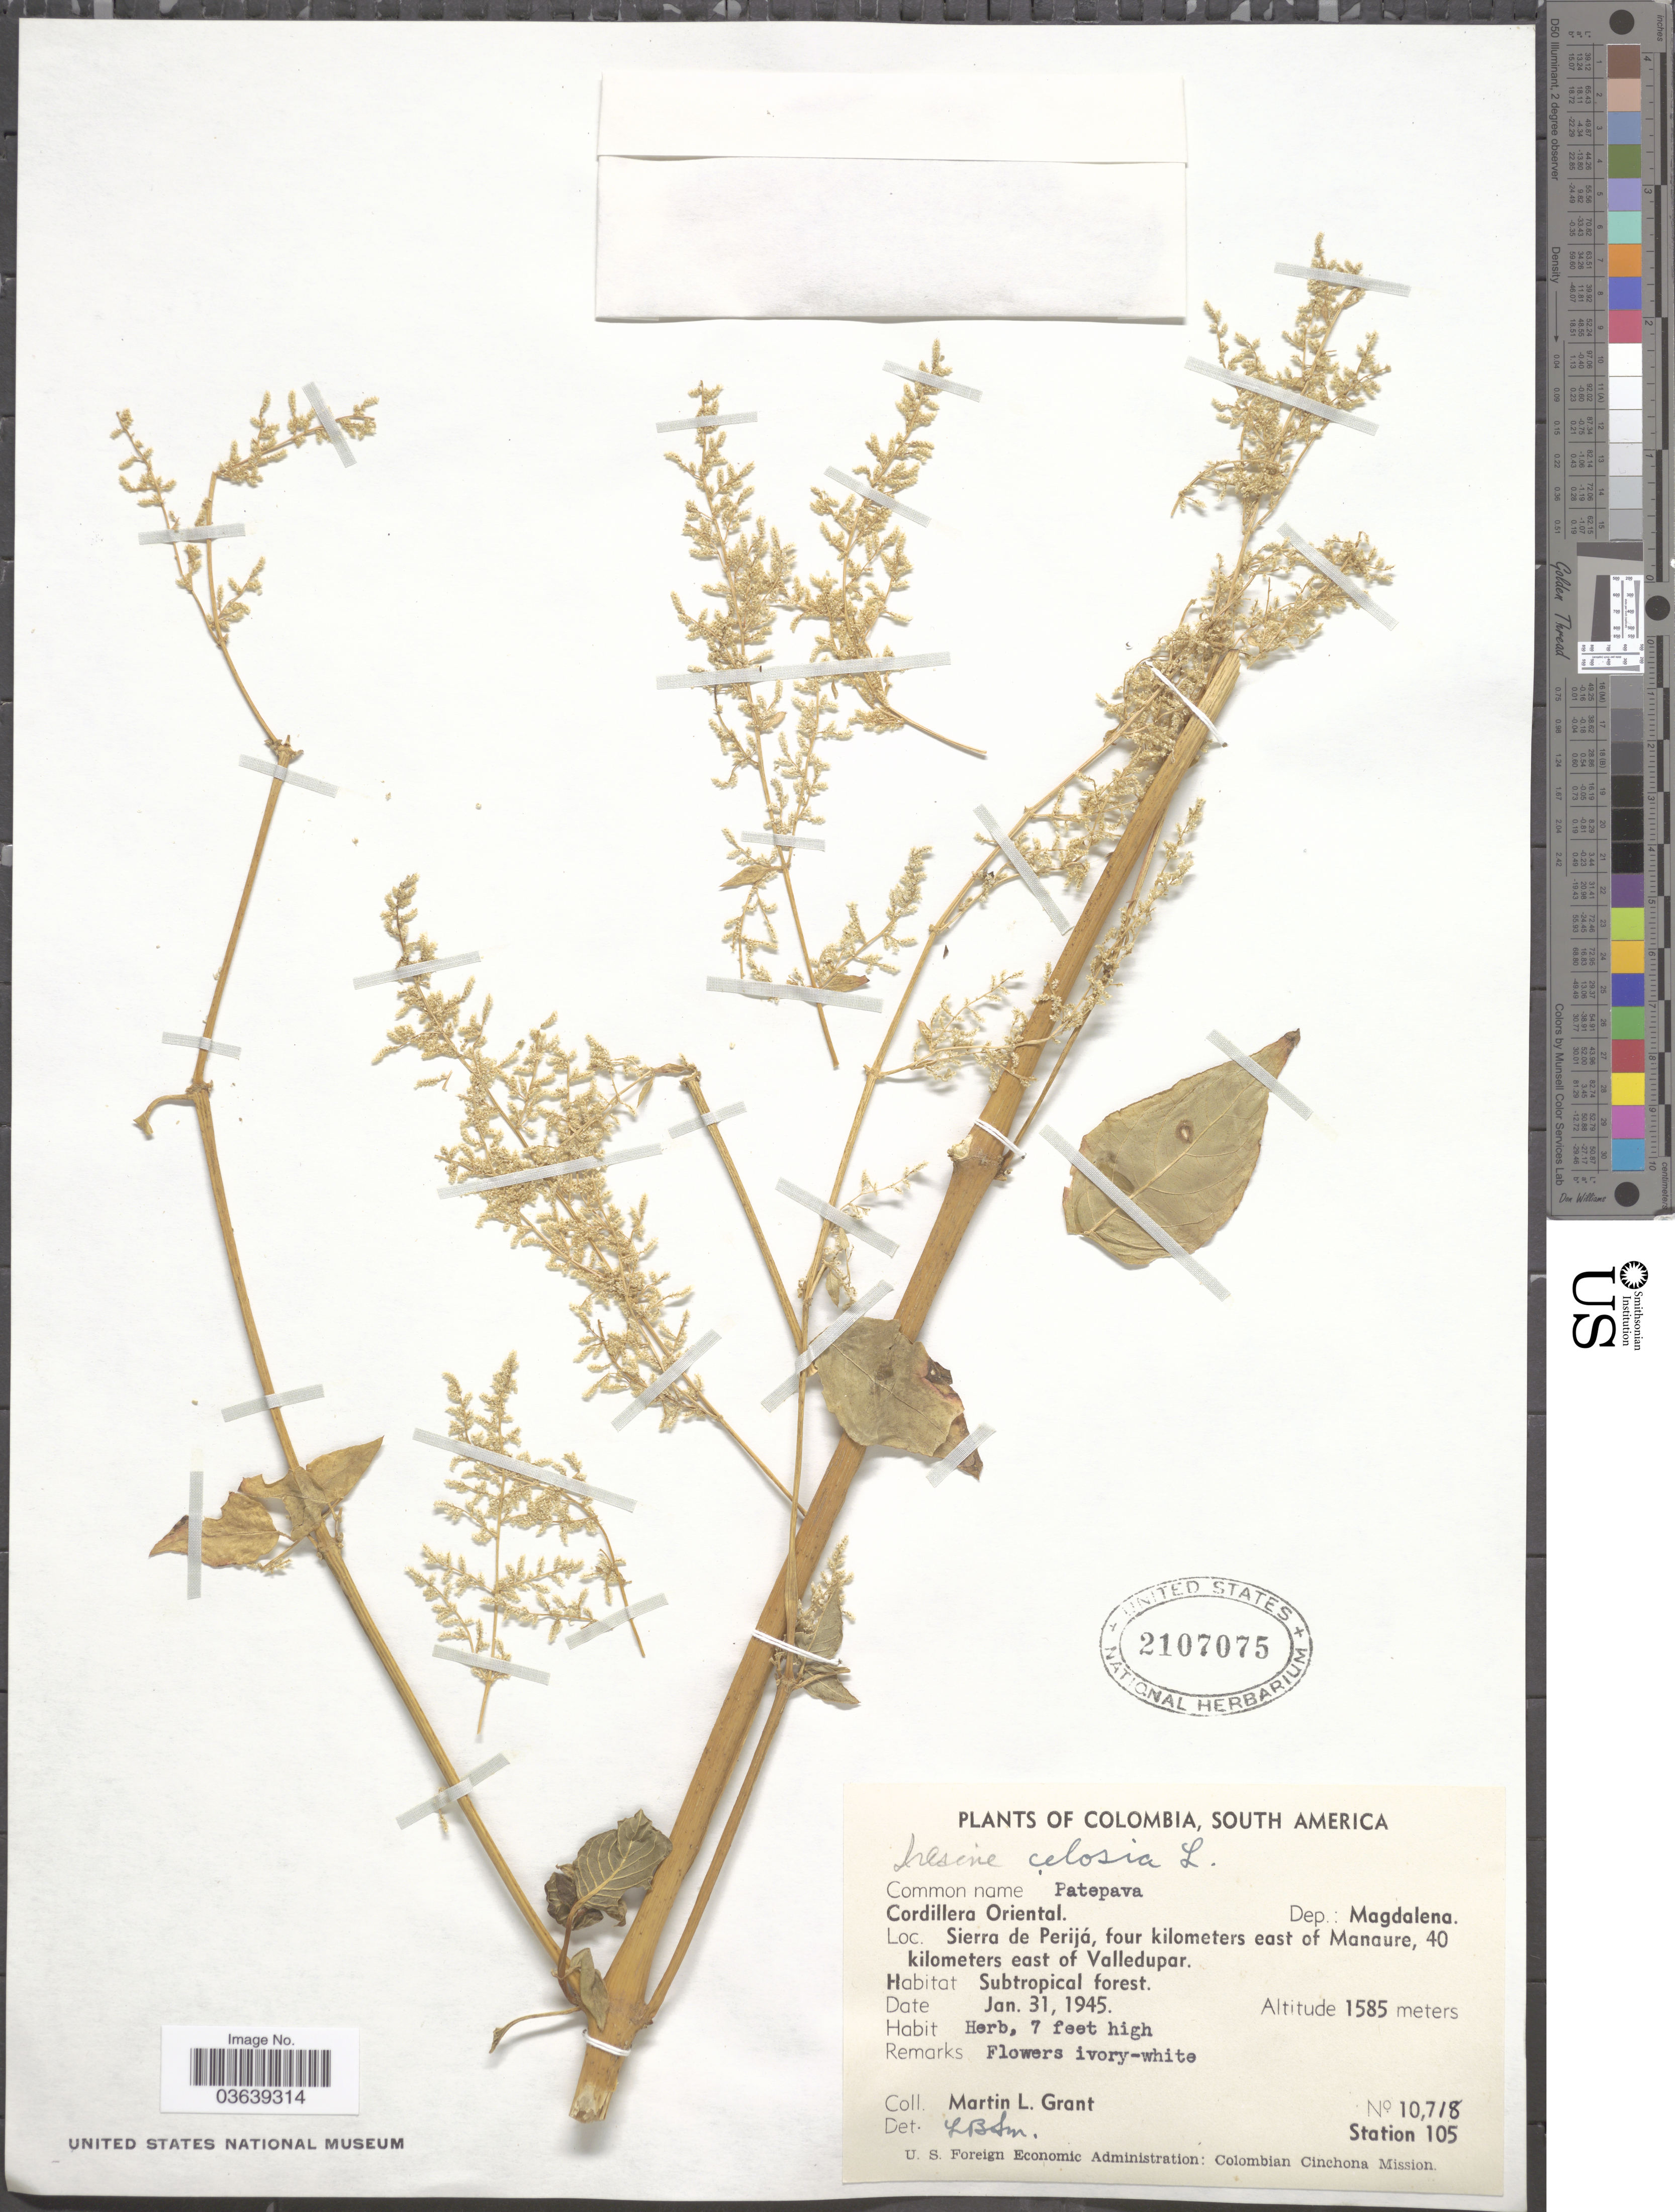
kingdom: Plantae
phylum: Tracheophyta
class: Magnoliopsida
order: Caryophyllales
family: Amaranthaceae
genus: Iresine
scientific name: Iresine diffusa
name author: Humb. & Bonpl. ex Willd.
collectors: M. L. Grant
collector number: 10718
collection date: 1945-01-31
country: Colombia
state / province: Magdalena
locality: Cordillera Oriental. Dep.: Magdalena. Sierra de Perijá, four kilometers east of Manaure, 40 kilometers east of Valledupar. Station 105.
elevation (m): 1585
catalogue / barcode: US 2107075